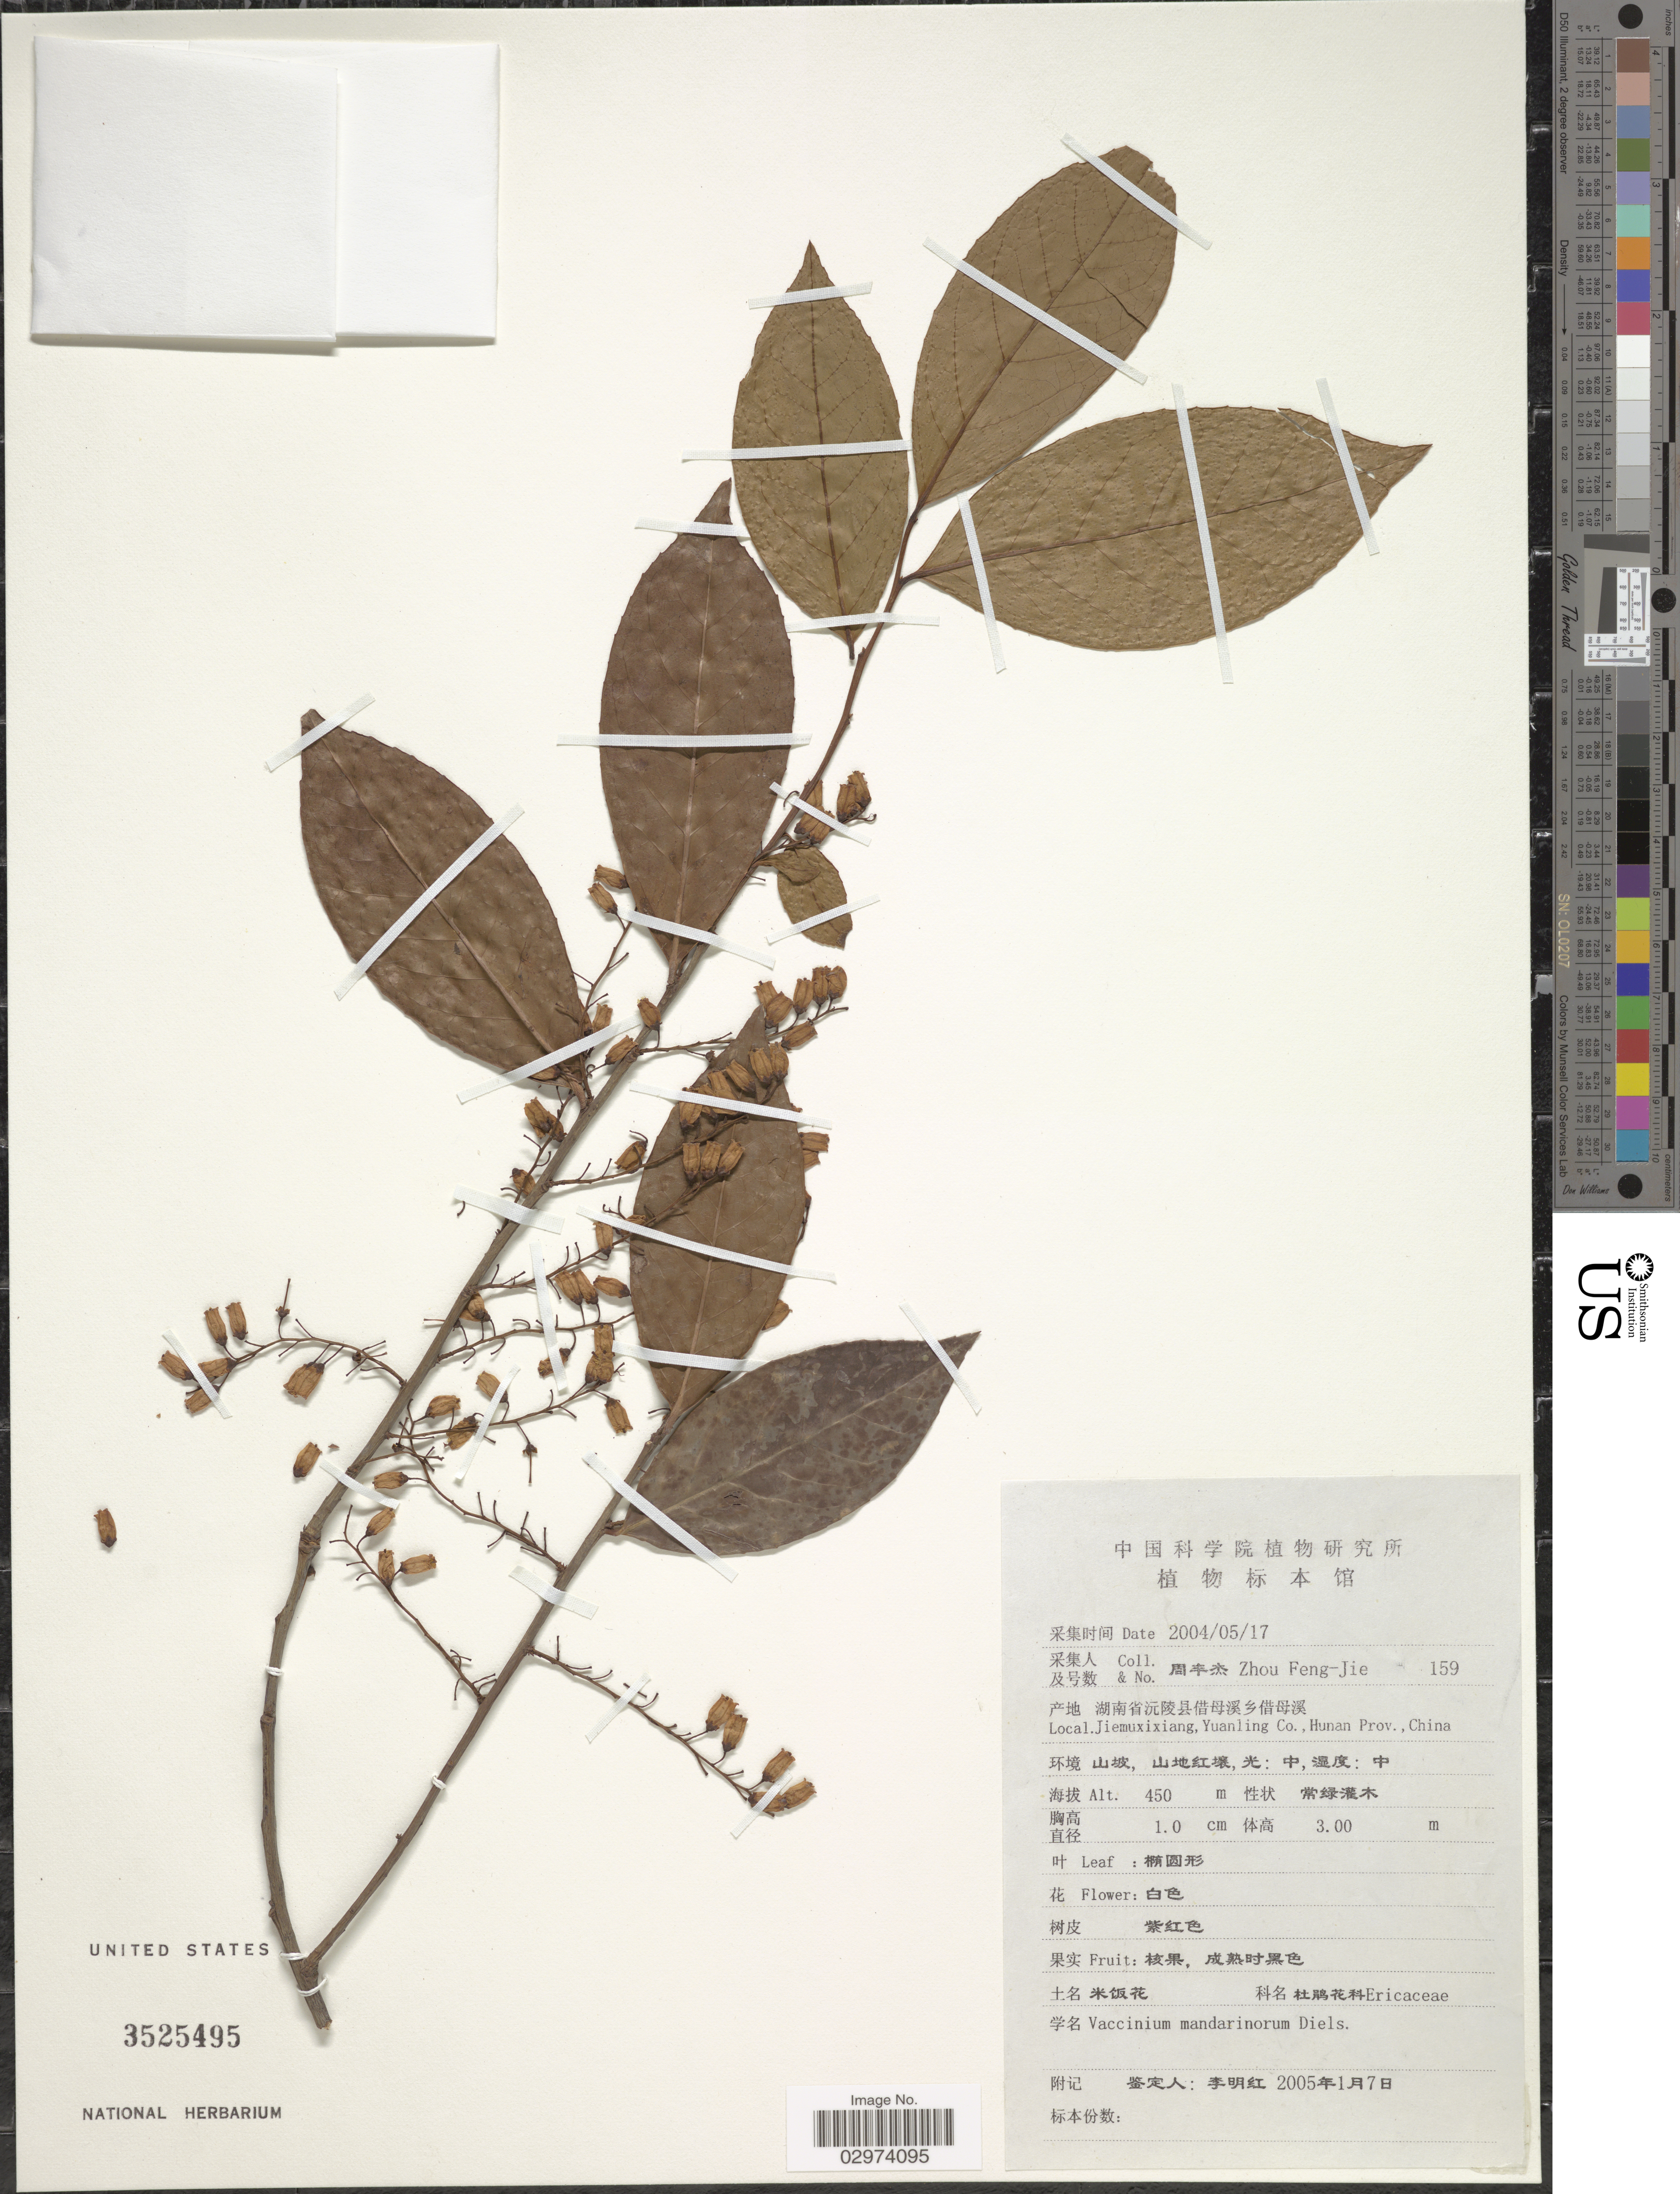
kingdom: Plantae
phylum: Tracheophyta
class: Magnoliopsida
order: Ericales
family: Ericaceae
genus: Vaccinium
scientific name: Vaccinium mandarinorum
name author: Diels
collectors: F. Zhou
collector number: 159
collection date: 2004-05-17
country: China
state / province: Hunan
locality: Jiemuxixiang, Yuanling Co., Hunan Prov.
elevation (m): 450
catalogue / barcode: US 3525495